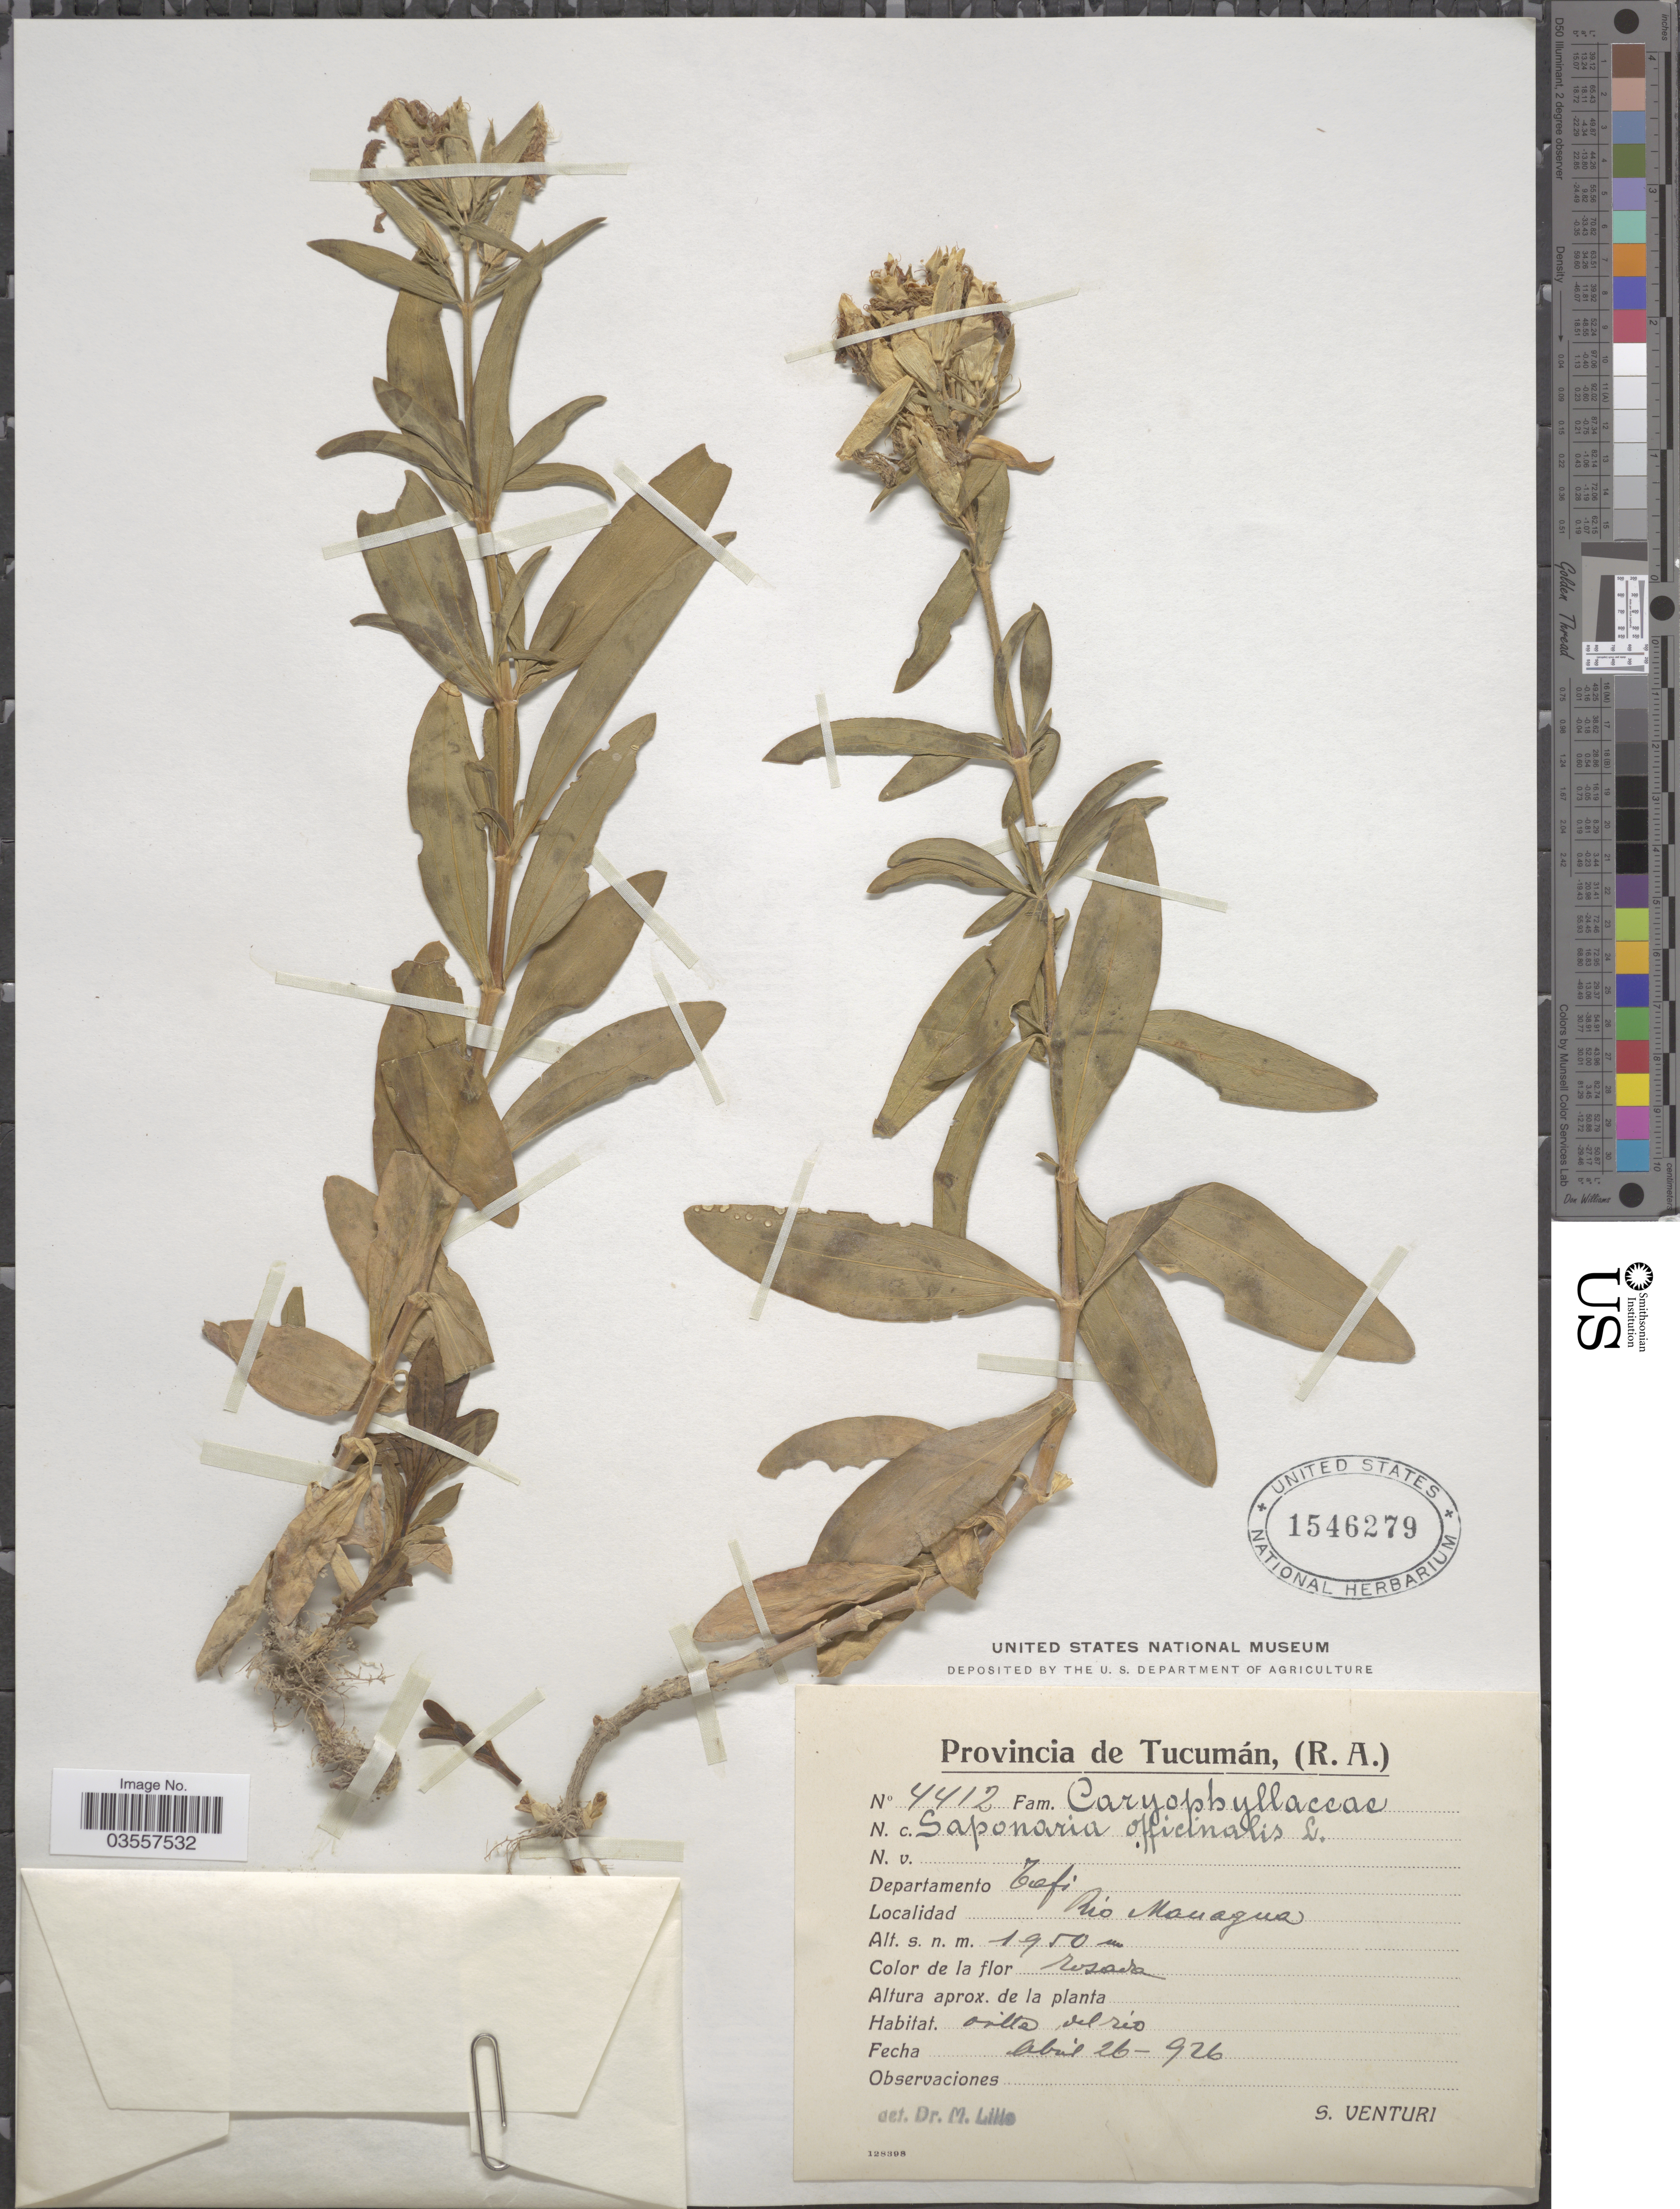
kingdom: Plantae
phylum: Tracheophyta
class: Magnoliopsida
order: Caryophyllales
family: Caryophyllaceae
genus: Saponaria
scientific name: Saponaria officinalis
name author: L.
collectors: S. Venturi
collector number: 4412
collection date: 1926-04-26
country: Argentina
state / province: Tucuman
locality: Departamento Tafi. Río Managua.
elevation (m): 1950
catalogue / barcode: US 1546279